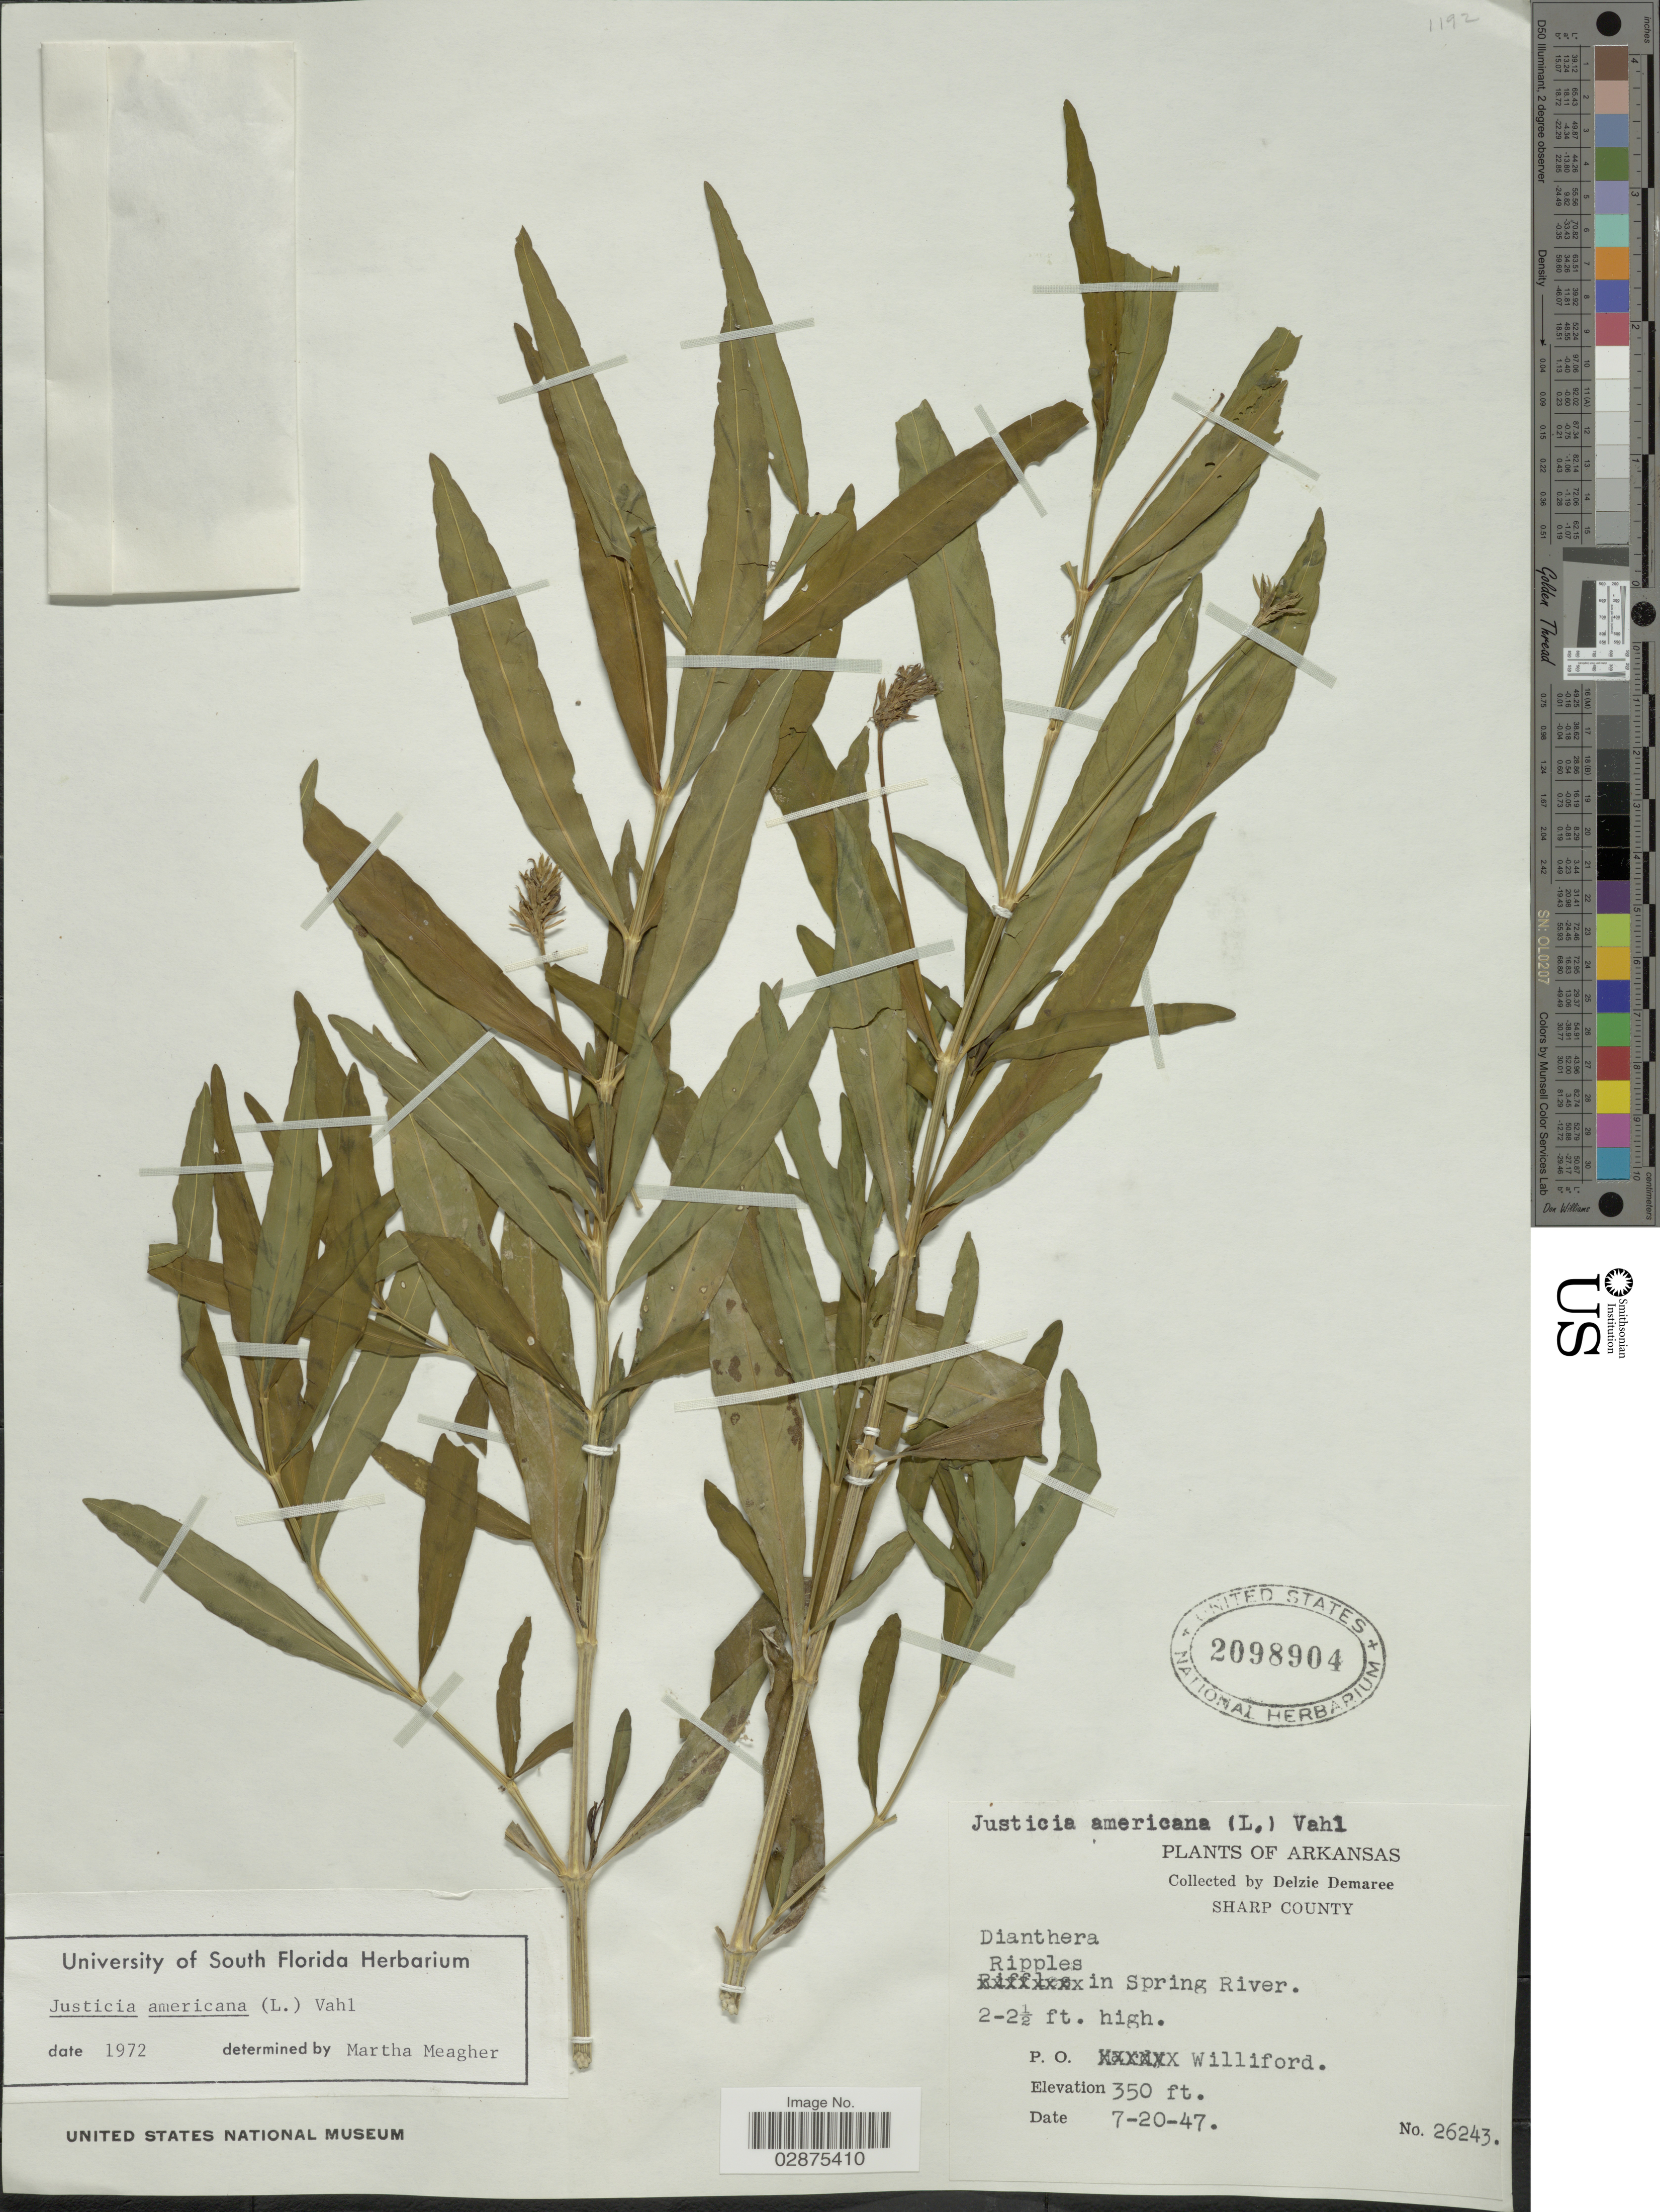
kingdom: Plantae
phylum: Tracheophyta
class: Magnoliopsida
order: Lamiales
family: Acanthaceae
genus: Justicia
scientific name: Justicia americana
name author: (L.) Vahl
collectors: D. Demaree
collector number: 26243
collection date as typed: Transcribed d/m/y: 20/7/47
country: United States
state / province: Arkansas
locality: Sharp County. Ripples in Spring River. P.O. Williford.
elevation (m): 107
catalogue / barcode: US 2098904